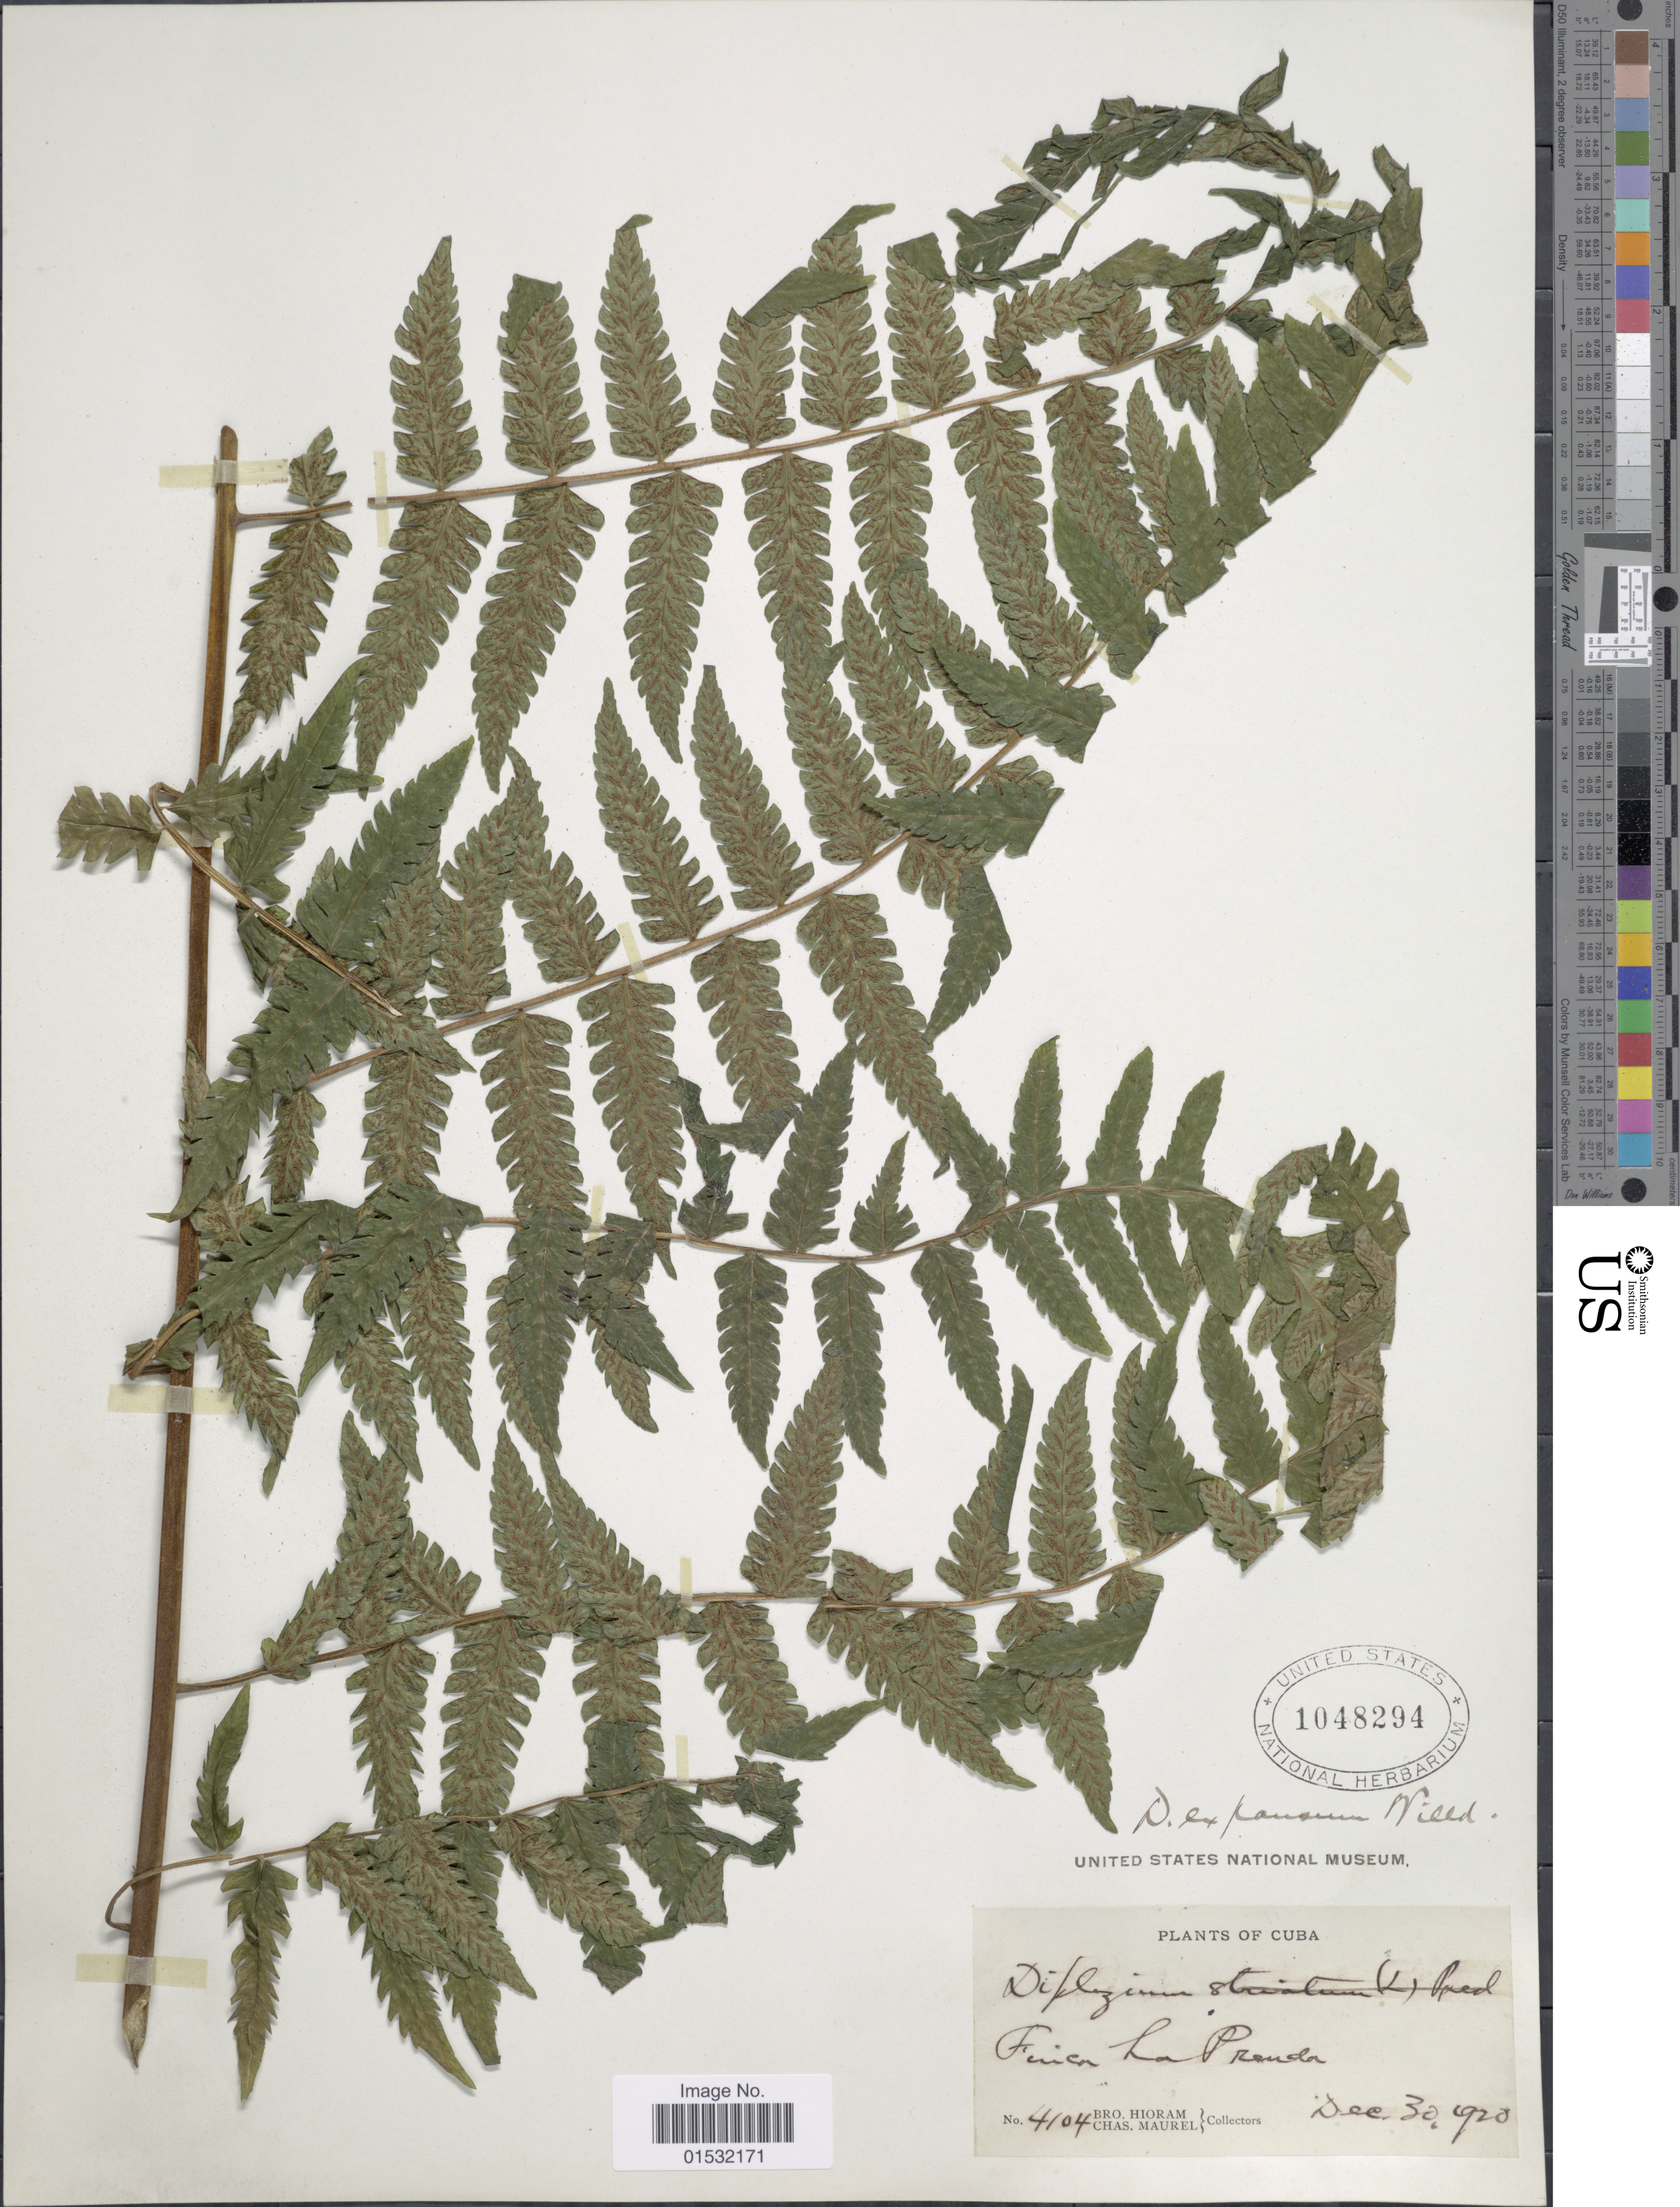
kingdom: Plantae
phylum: Tracheophyta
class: Polypodiopsida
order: Polypodiales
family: Athyriaceae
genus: Diplazium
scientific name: Diplazium fuertesii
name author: Brause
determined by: Sánchez, C.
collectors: Bro. Hioram & C. Maurel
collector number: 4104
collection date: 1920-12-30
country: Cuba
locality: Finca La Perla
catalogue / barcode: US 1048294